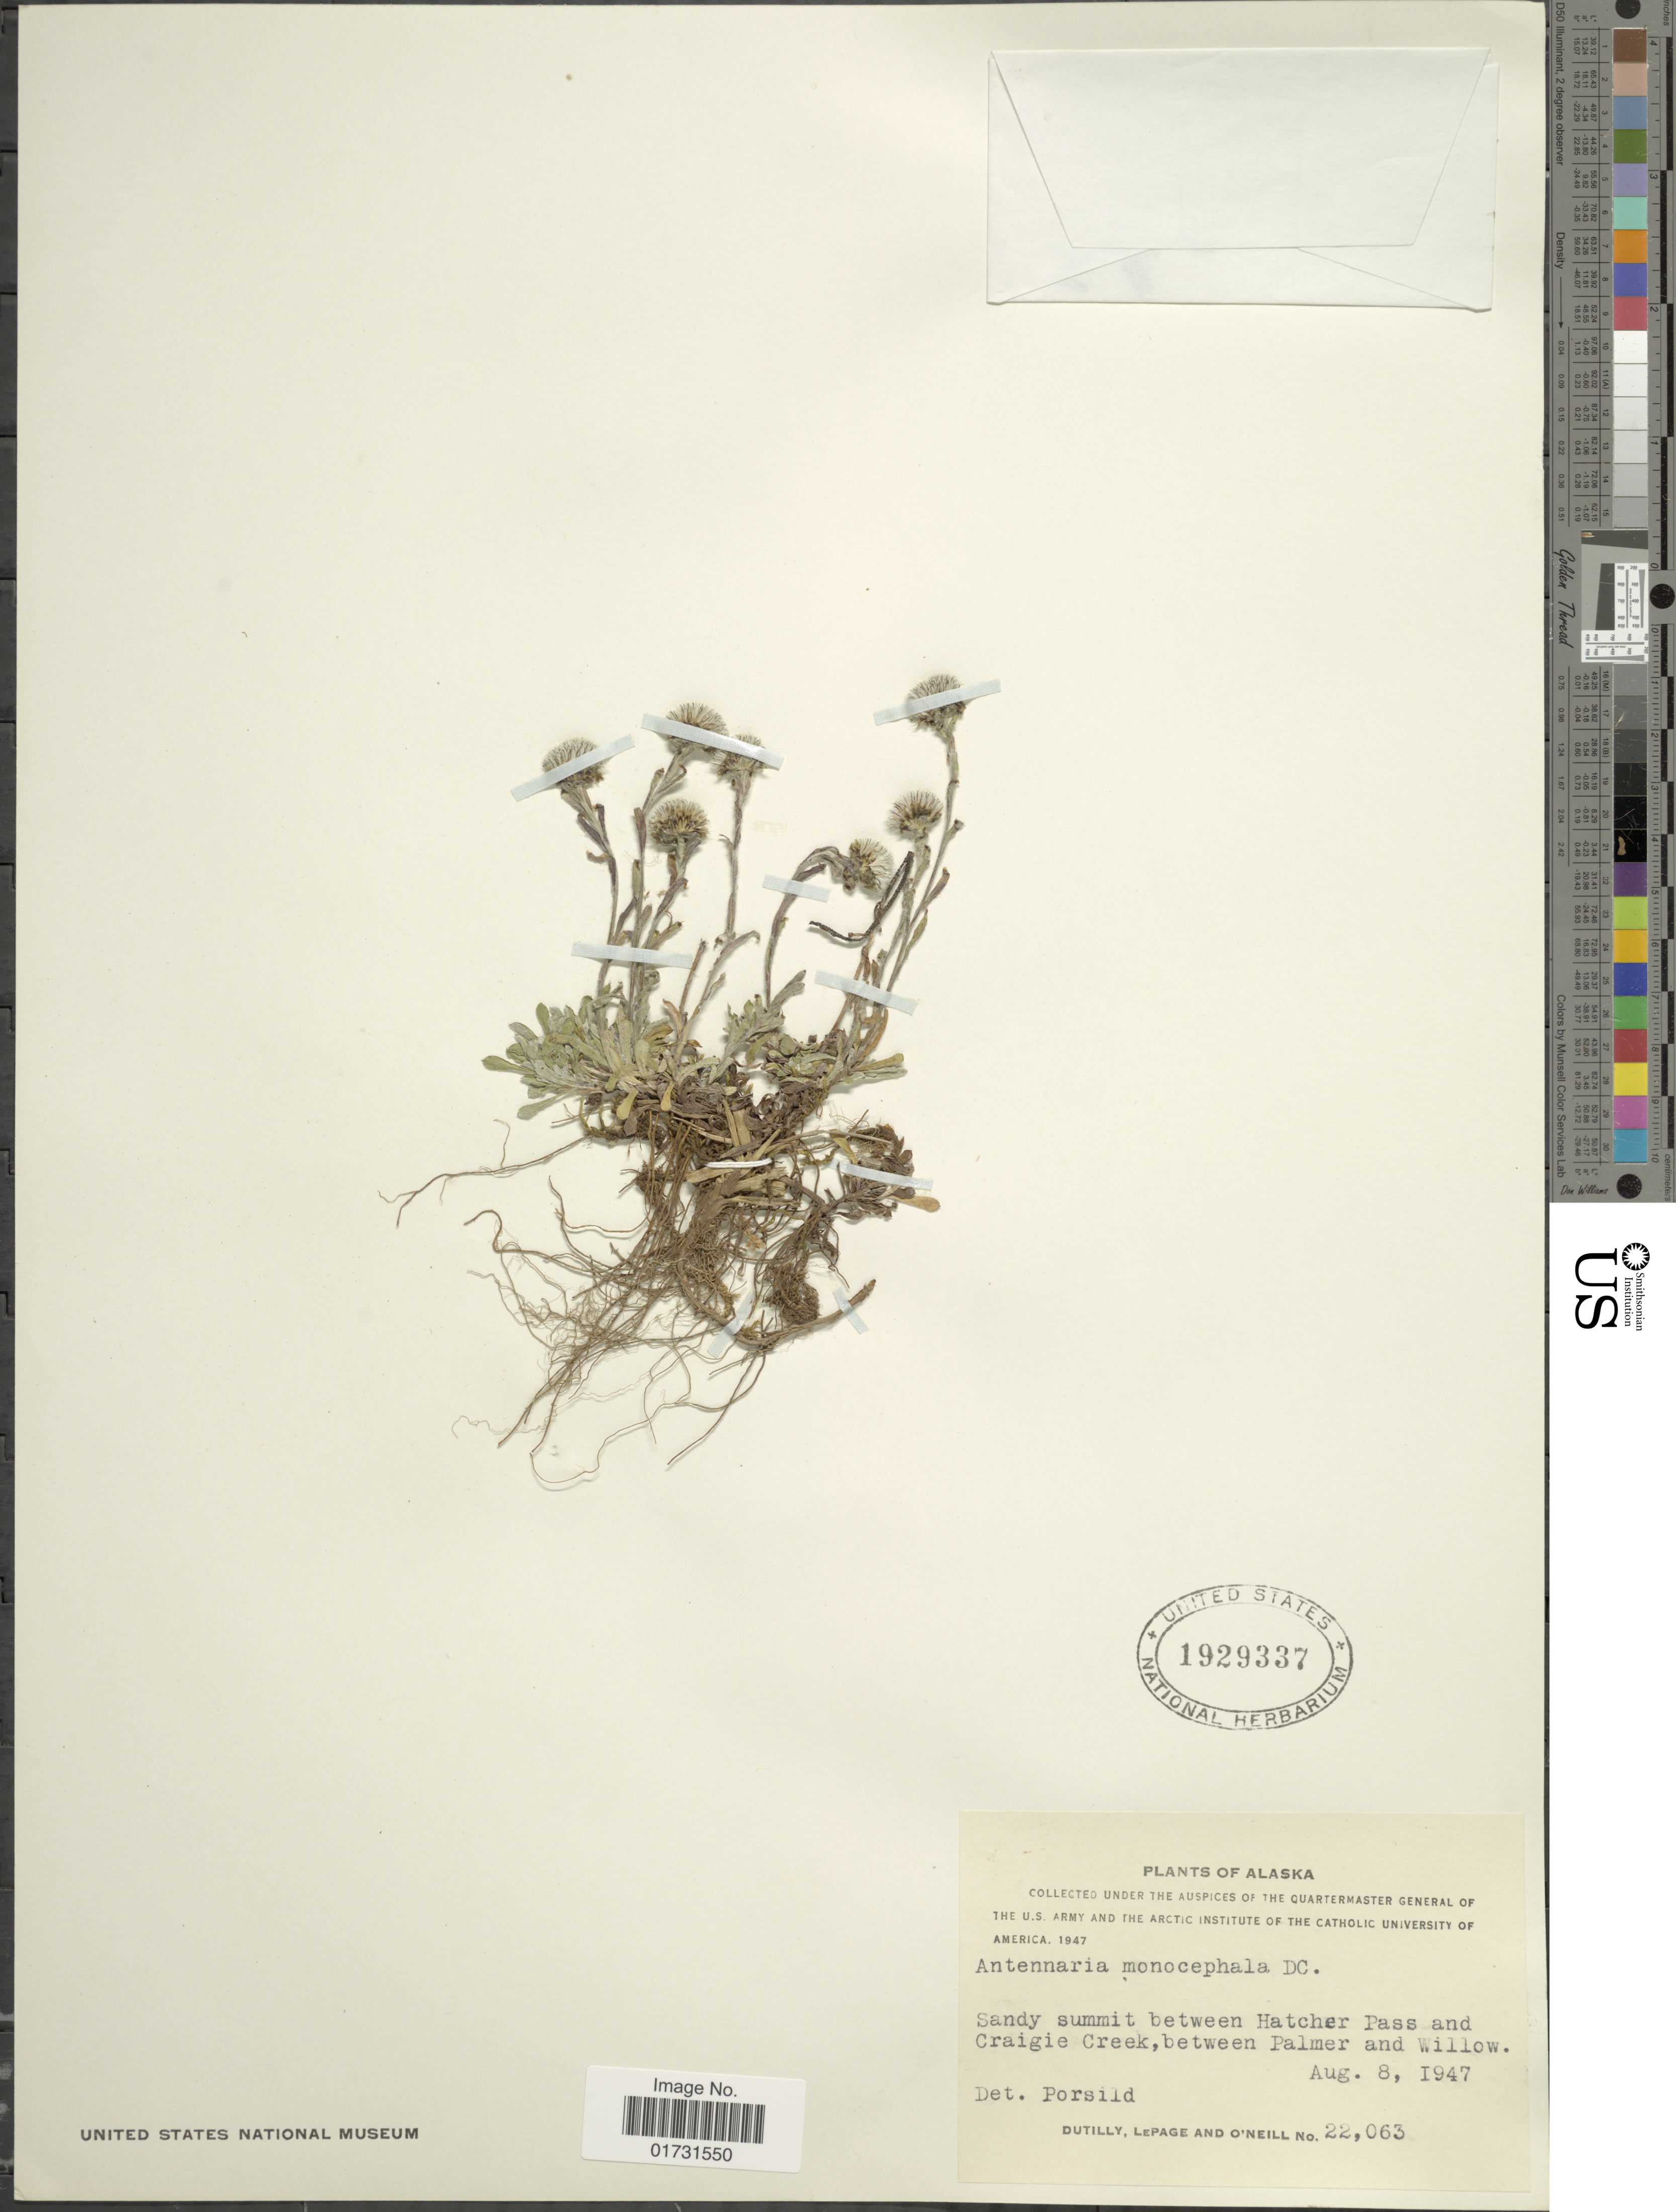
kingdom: Plantae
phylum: Tracheophyta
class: Magnoliopsida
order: Asterales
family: Asteraceae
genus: Antennaria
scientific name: Antennaria monocephala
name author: DC.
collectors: -. Dutilly, -. LePage & -. O'Neill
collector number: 22063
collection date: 1947-08-08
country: United States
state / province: Alaska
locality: Sandy summit between Hatcher Pass and Craigie Creek, between Palmer and Willow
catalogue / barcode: US 1929337